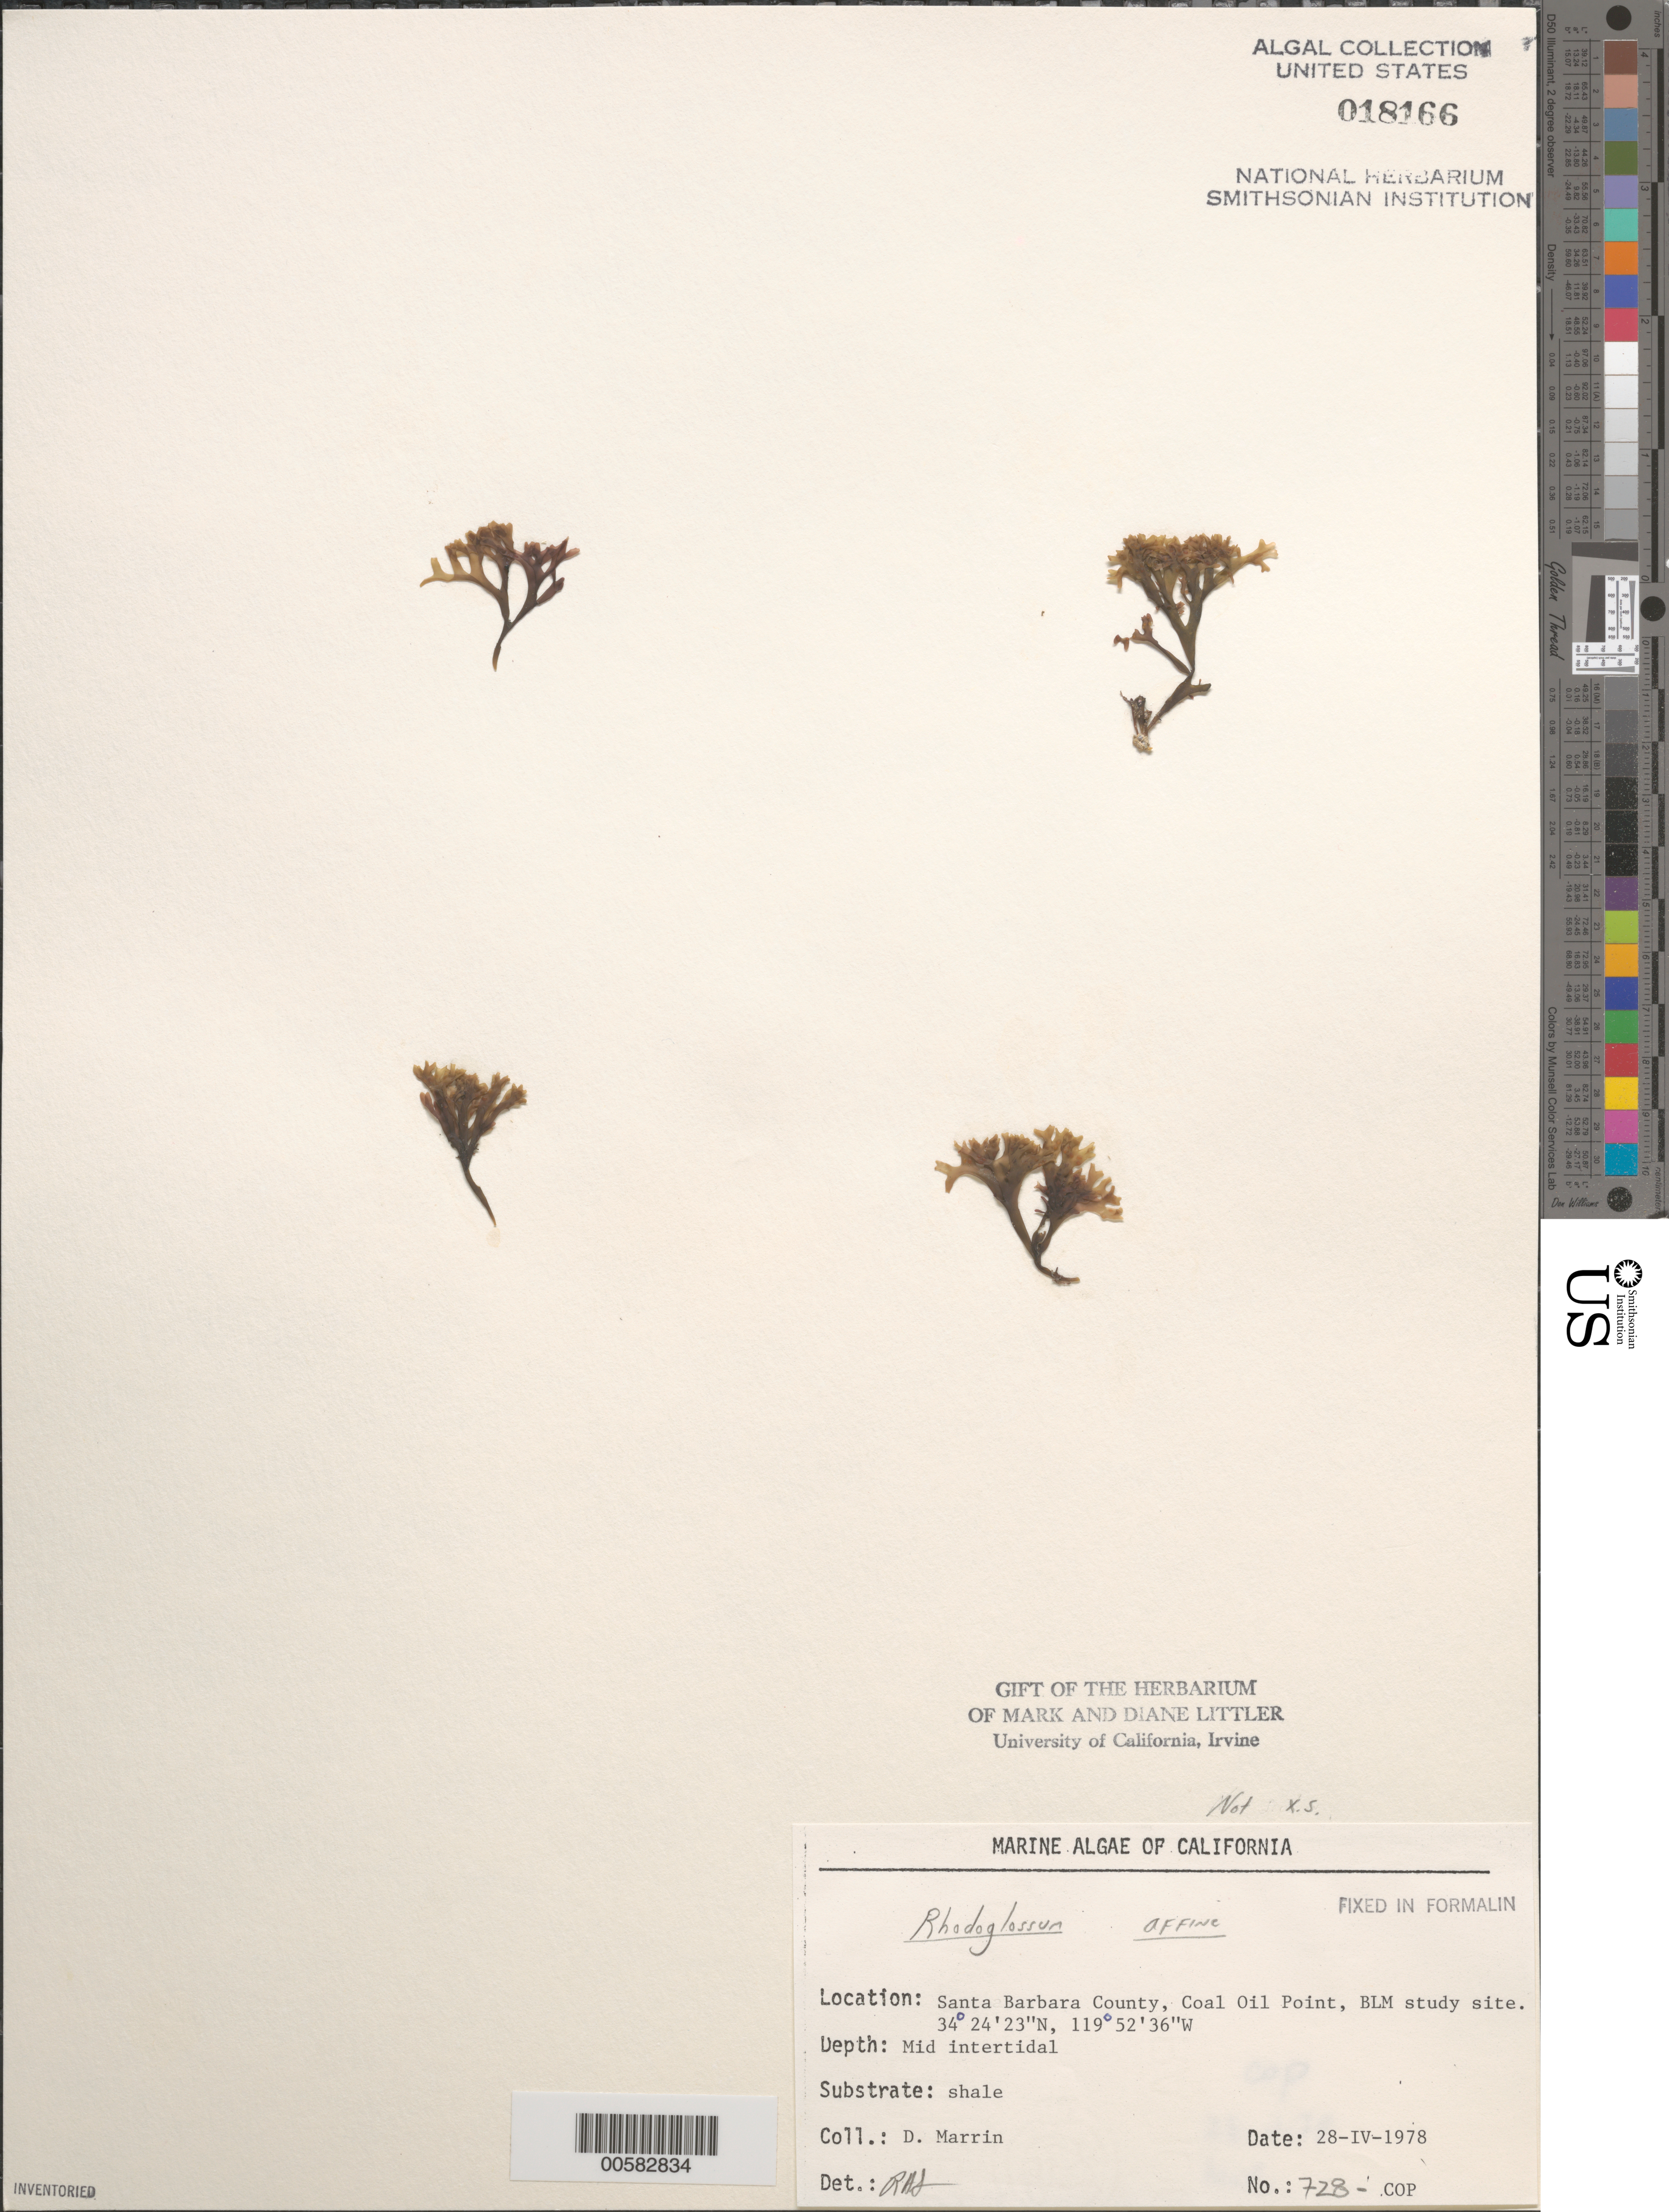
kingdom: Plantae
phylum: Rhodophyta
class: Florideophyceae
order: Gigartinales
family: Gigartinaceae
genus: Mazzaella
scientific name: Mazzaella affinis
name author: (Harvey) Fredericq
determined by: Algae name updating Project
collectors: D. Marrin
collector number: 728-cop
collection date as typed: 28 Apr 1978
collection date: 1978-04-28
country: United States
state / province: California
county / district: Santa Barbara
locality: Coal Oil Point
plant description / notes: BLM-SOCALBIGHT Rocky Intertidal Survey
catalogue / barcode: US 18166